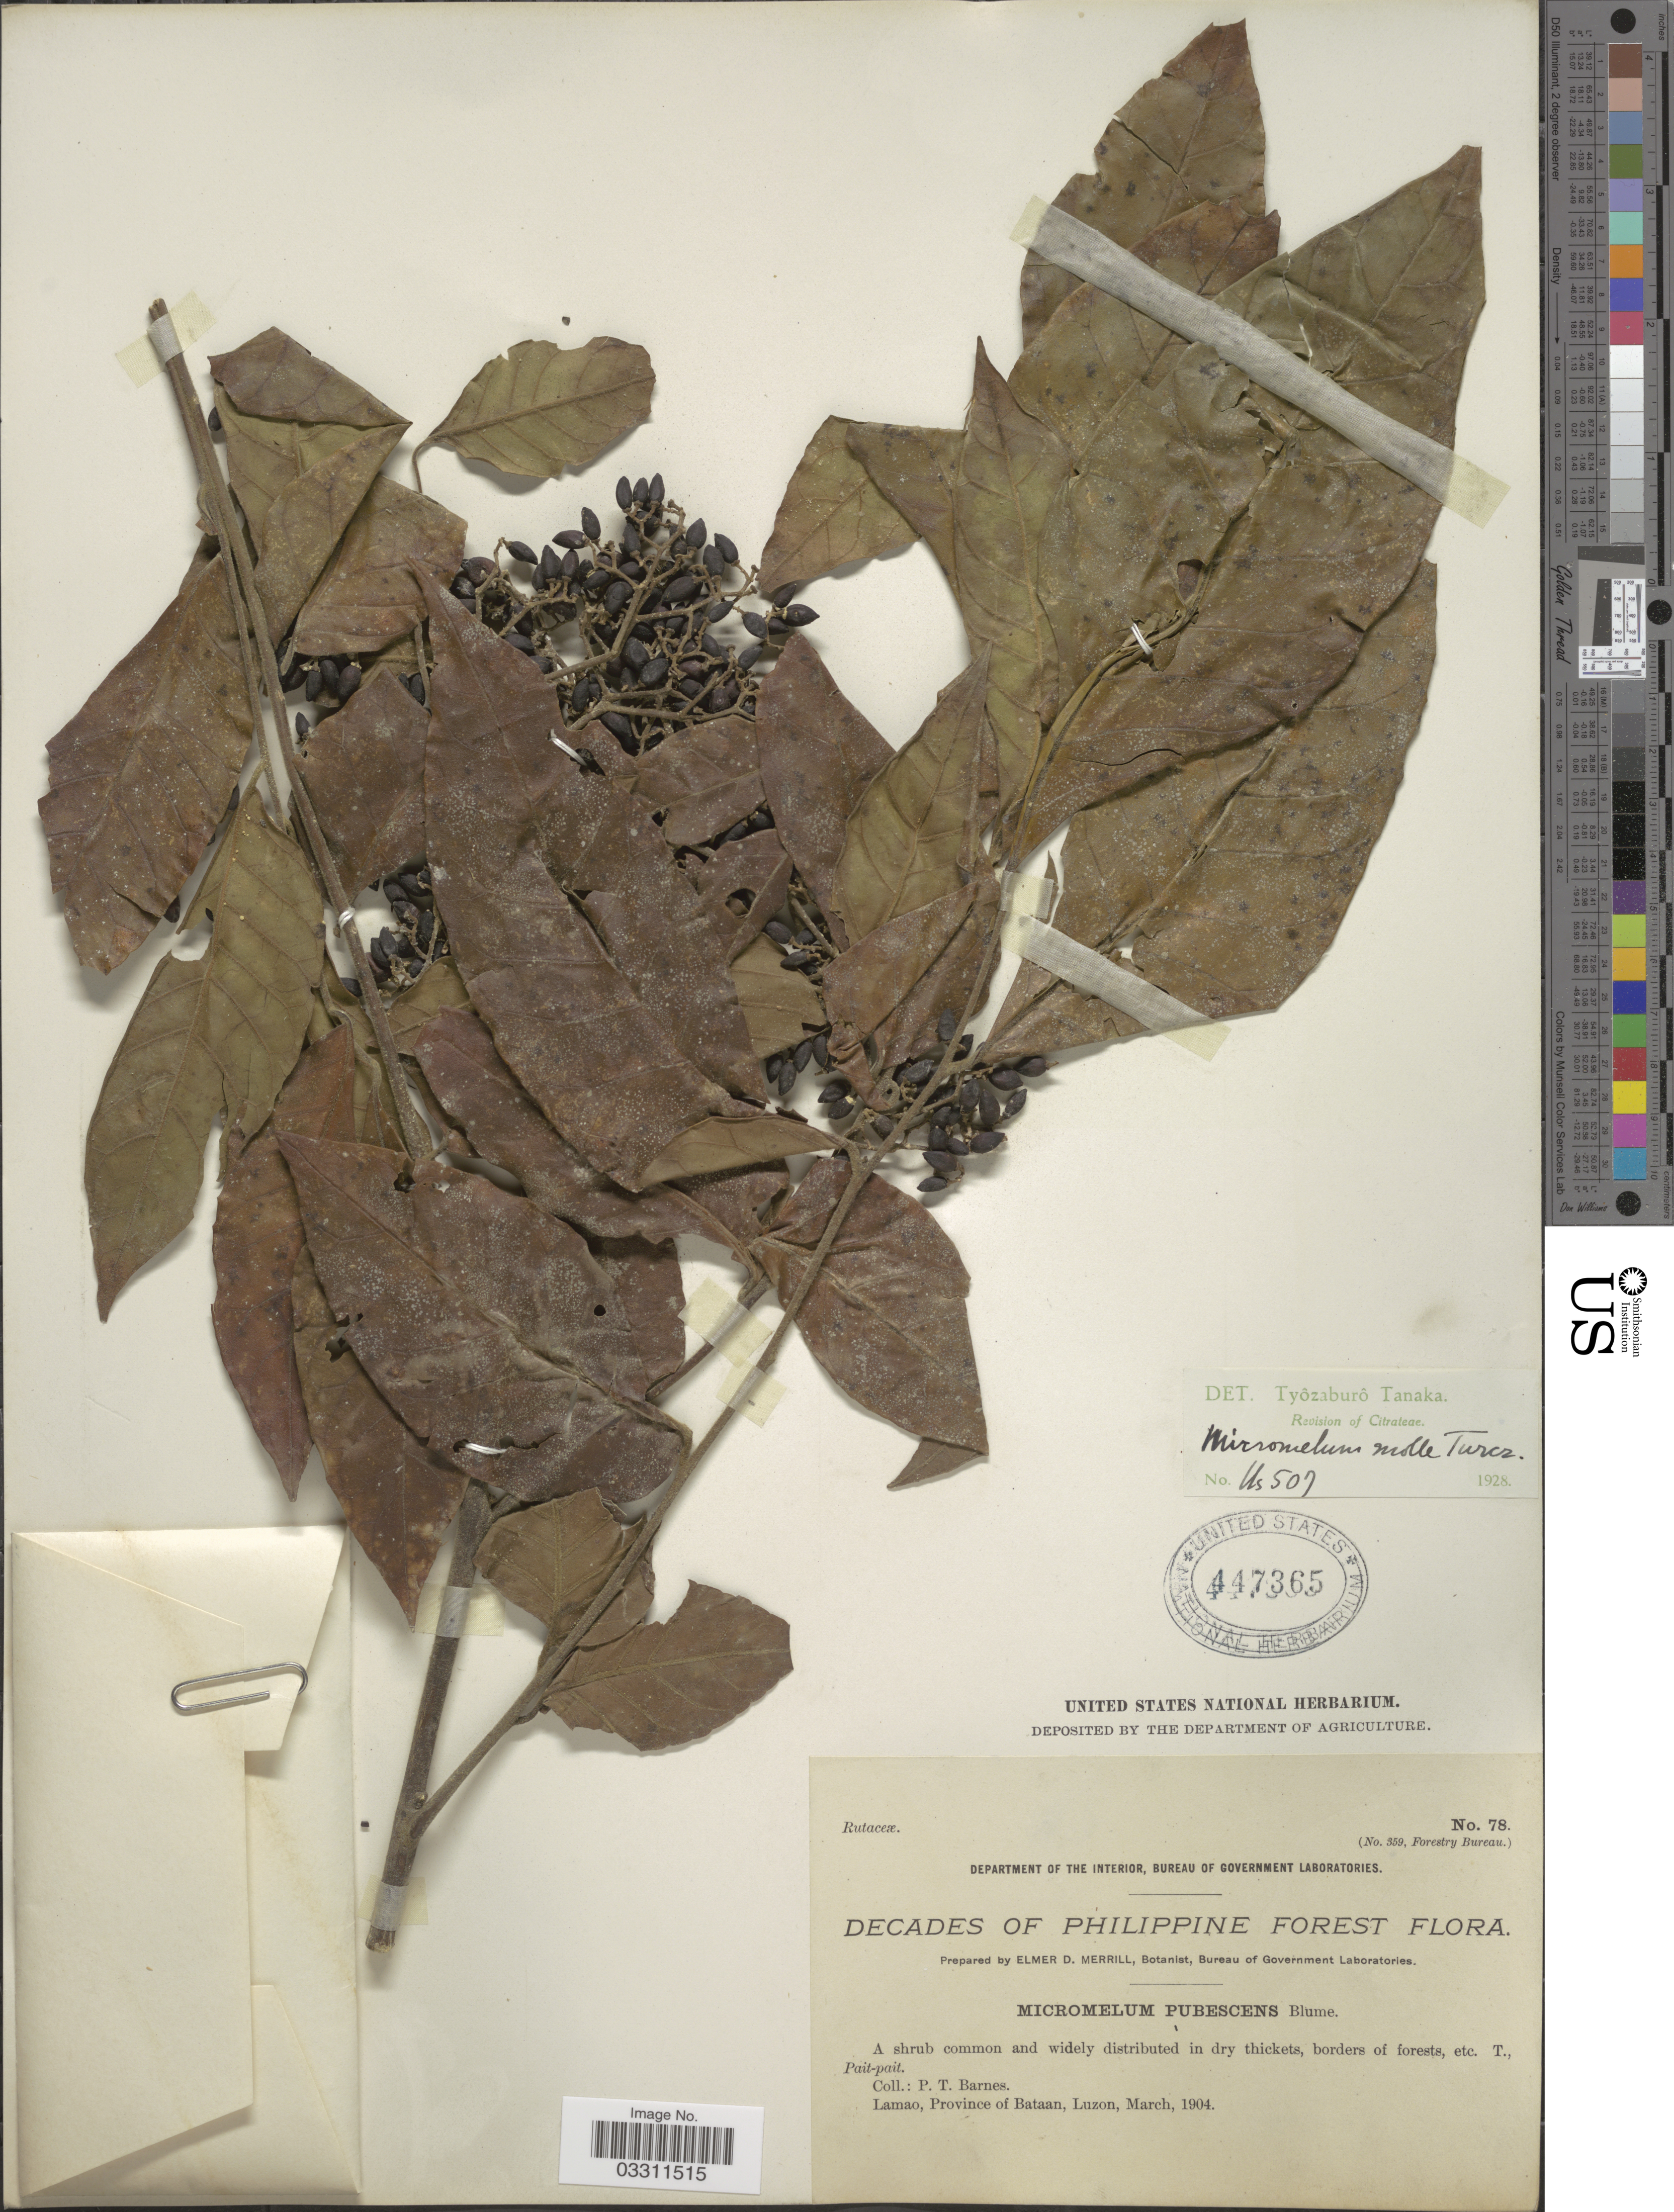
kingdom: Plantae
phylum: Tracheophyta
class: Magnoliopsida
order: Sapindales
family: Rutaceae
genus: Micromelum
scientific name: Micromelum molle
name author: Turcz.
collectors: P. Barnes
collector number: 78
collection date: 1904-03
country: Philippines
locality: Lamao, Province of Bataan, Luzon.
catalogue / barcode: US 447365